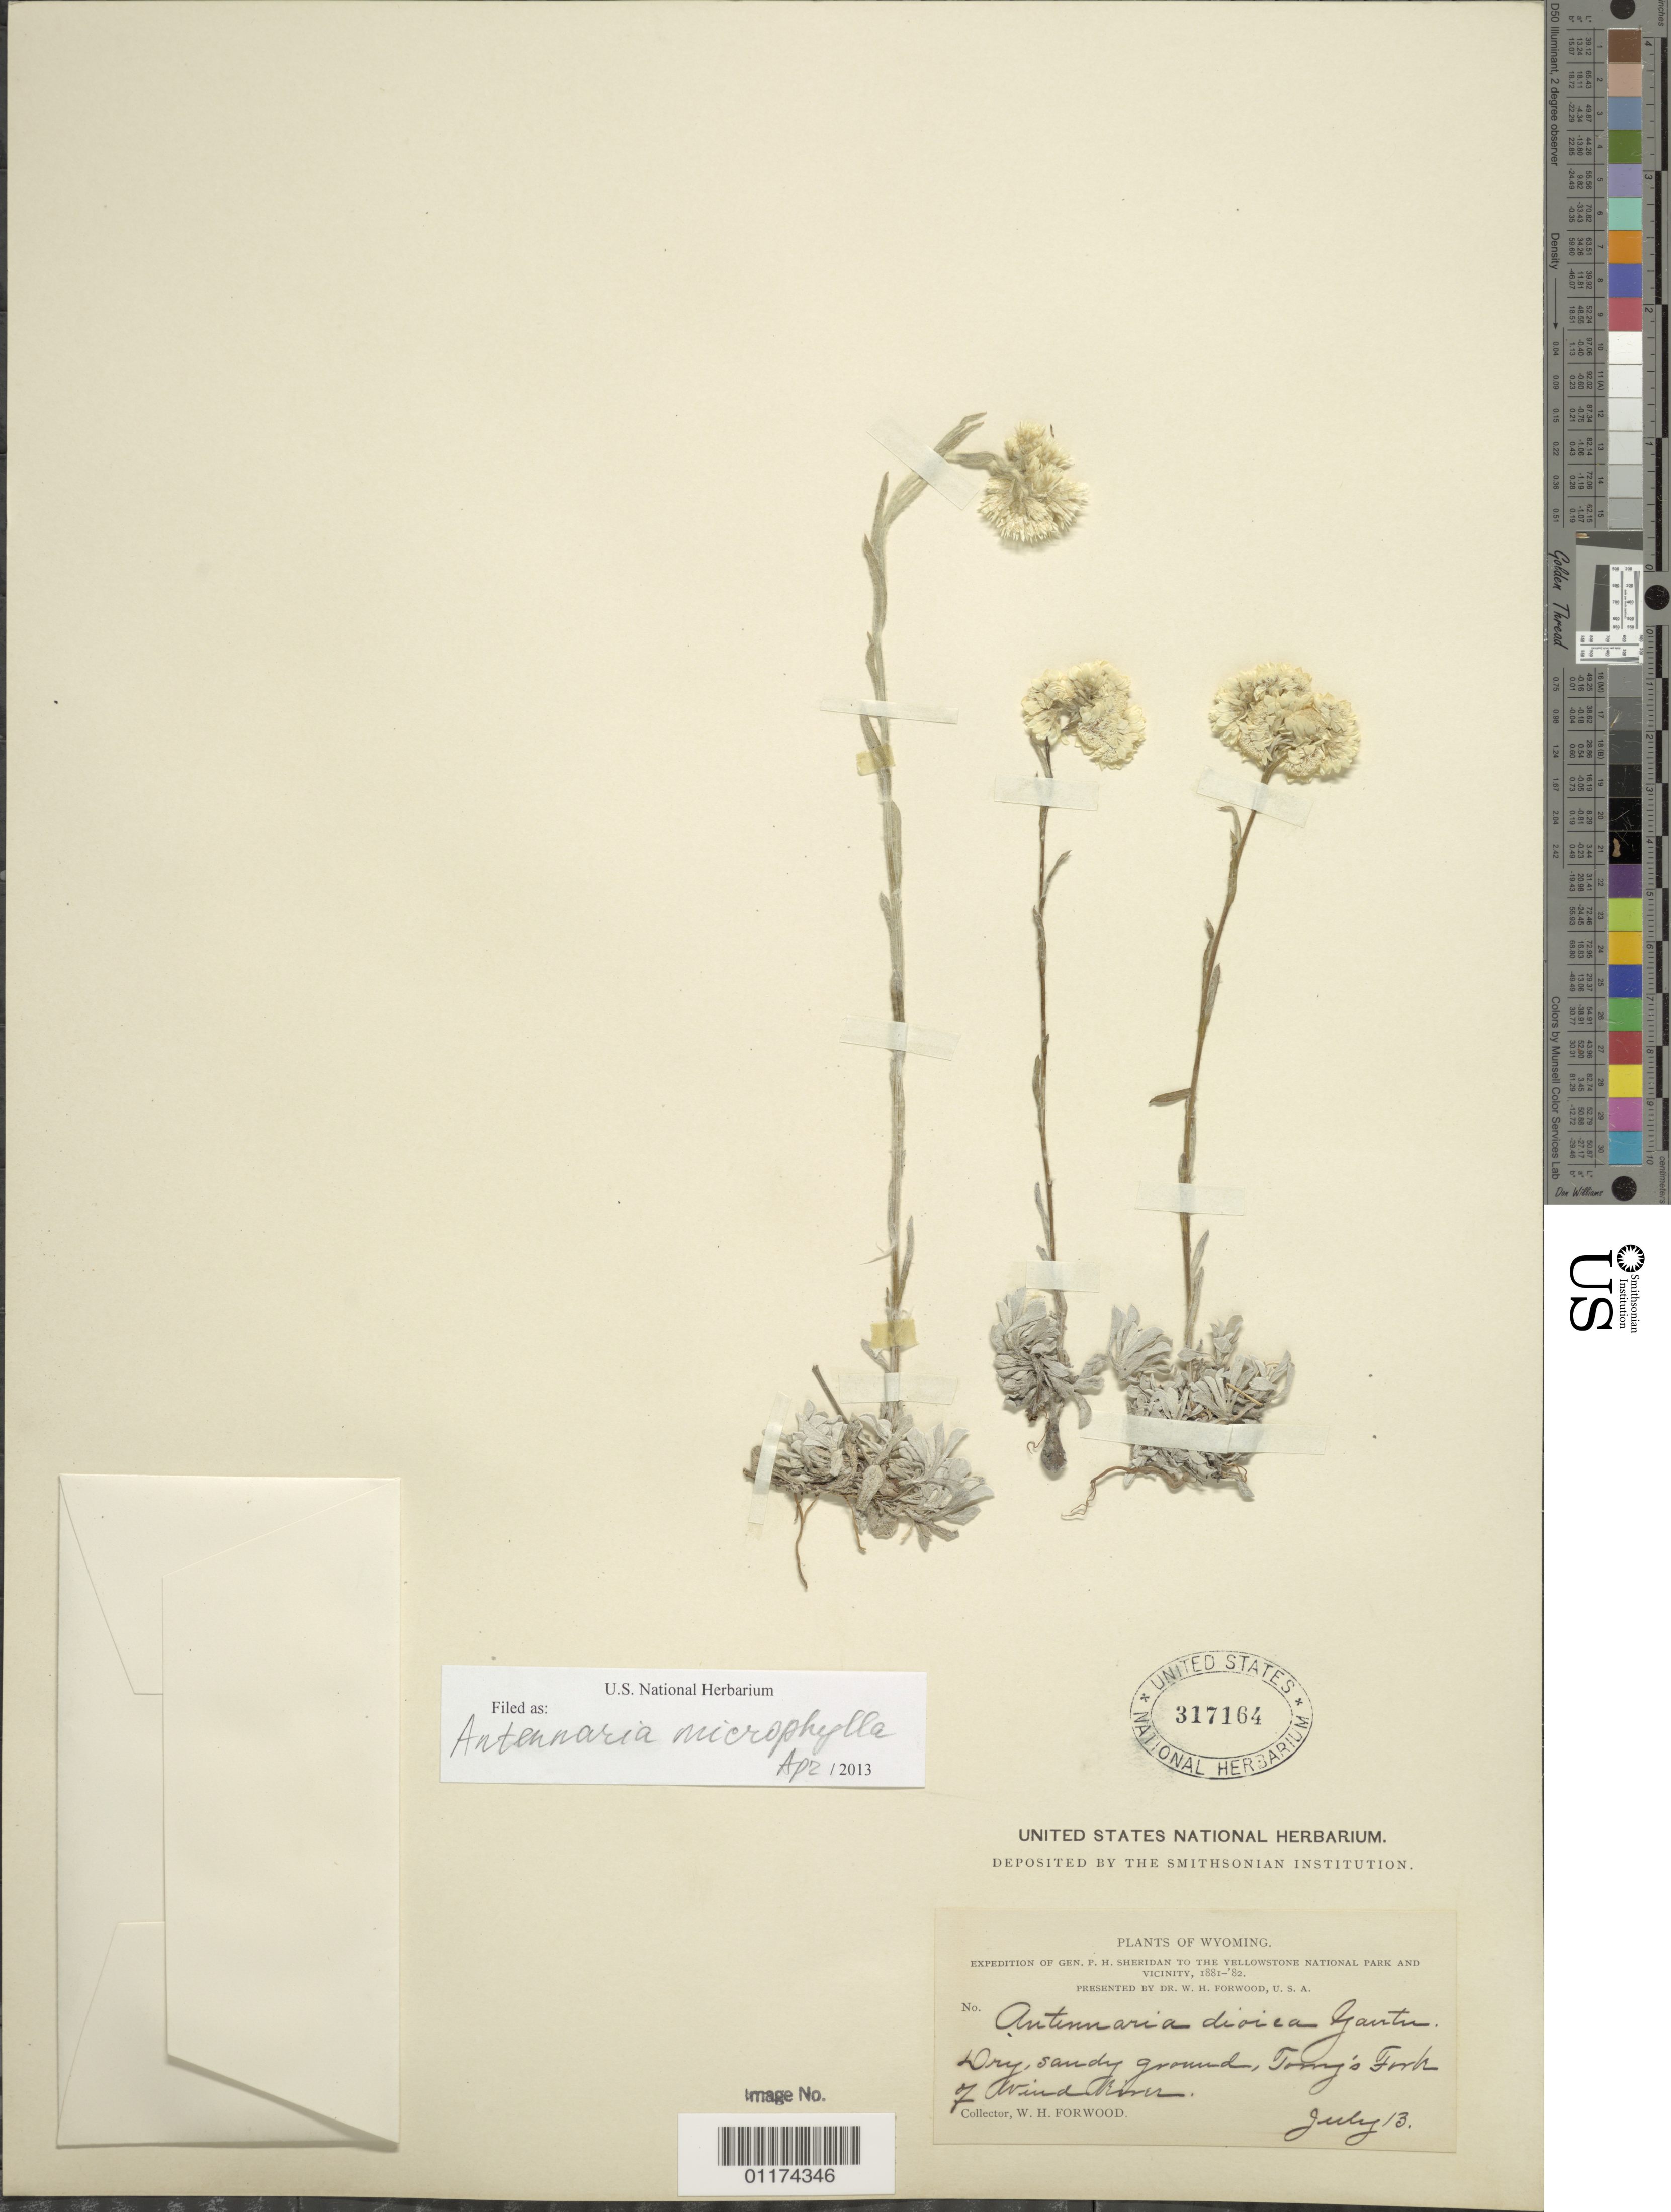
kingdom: Plantae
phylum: Tracheophyta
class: Magnoliopsida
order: Asterales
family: Asteraceae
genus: Antennaria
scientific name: Antennaria microphylla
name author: Rydb.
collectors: W. Forwood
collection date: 1881-07-13/1882-07-13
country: United States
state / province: Wyoming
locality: Torry's Fork, Wind River.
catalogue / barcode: US 317164